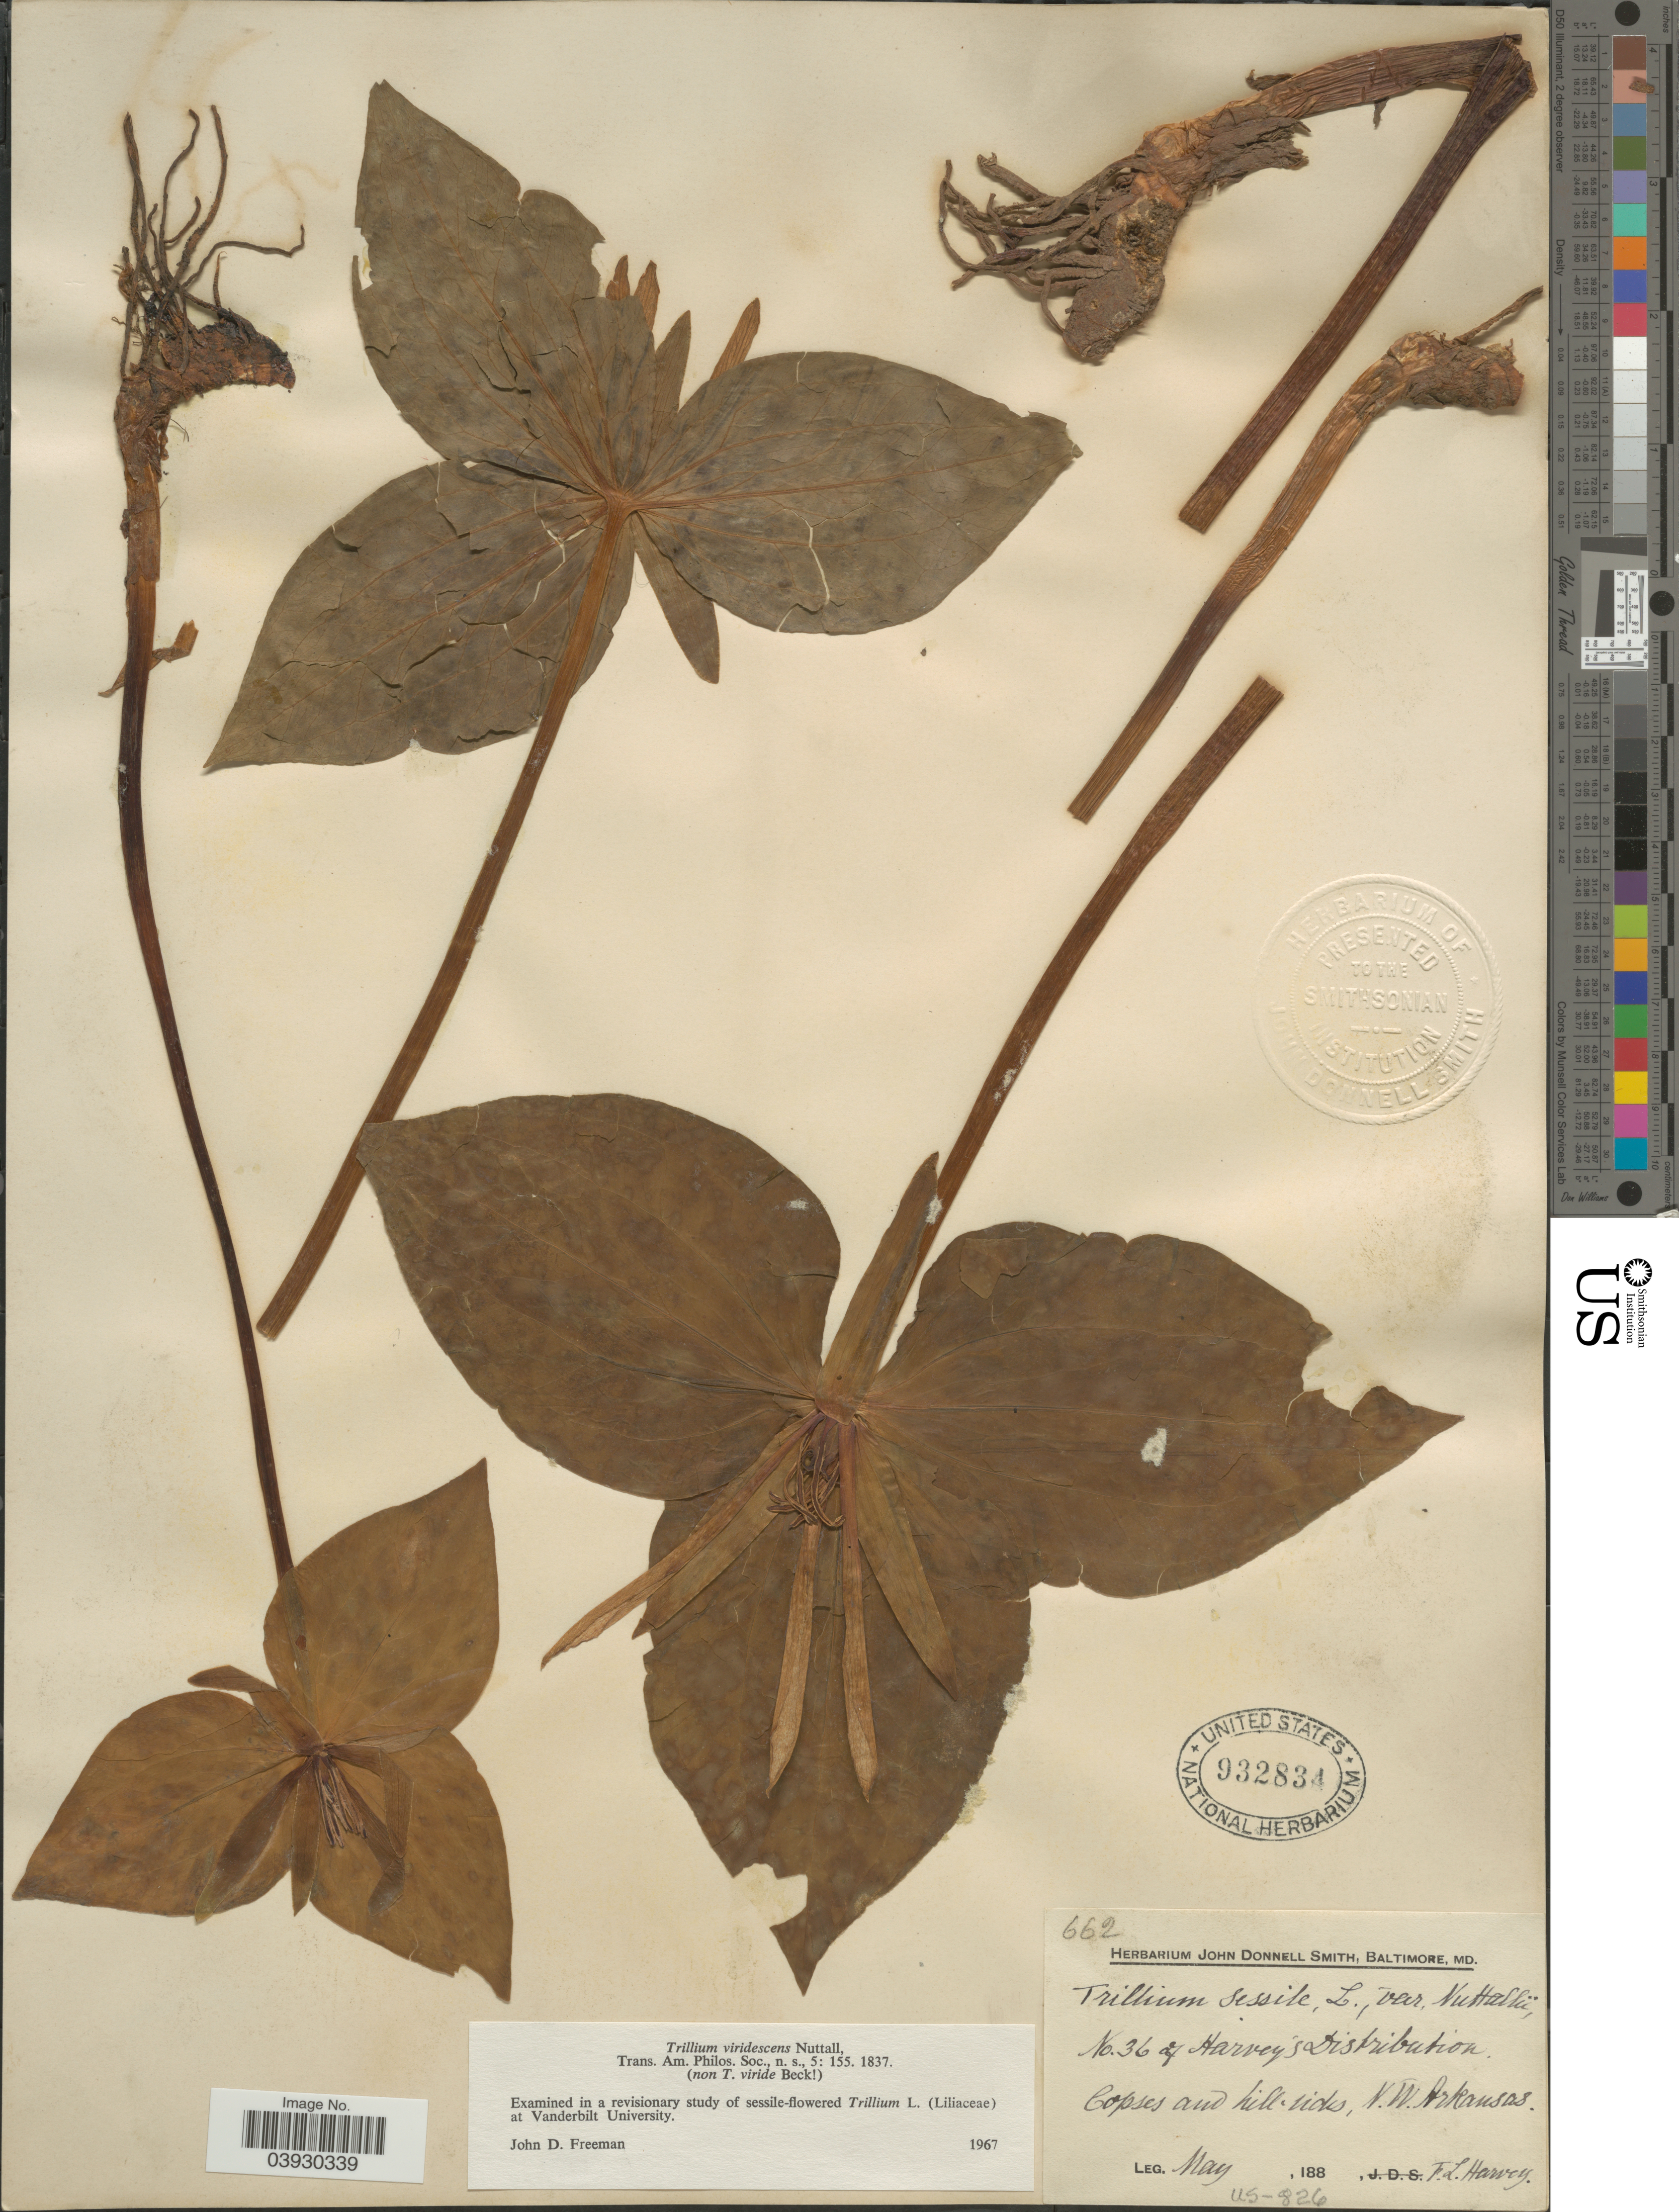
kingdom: Plantae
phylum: Tracheophyta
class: Liliopsida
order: Liliales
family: Melanthiaceae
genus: Trillium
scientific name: Trillium viridescens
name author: Nutt.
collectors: F. L. Harvey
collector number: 36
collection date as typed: May 188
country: United States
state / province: Arkansas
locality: Copses and hill. sides, N.W. Arkansas.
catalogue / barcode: US 932834